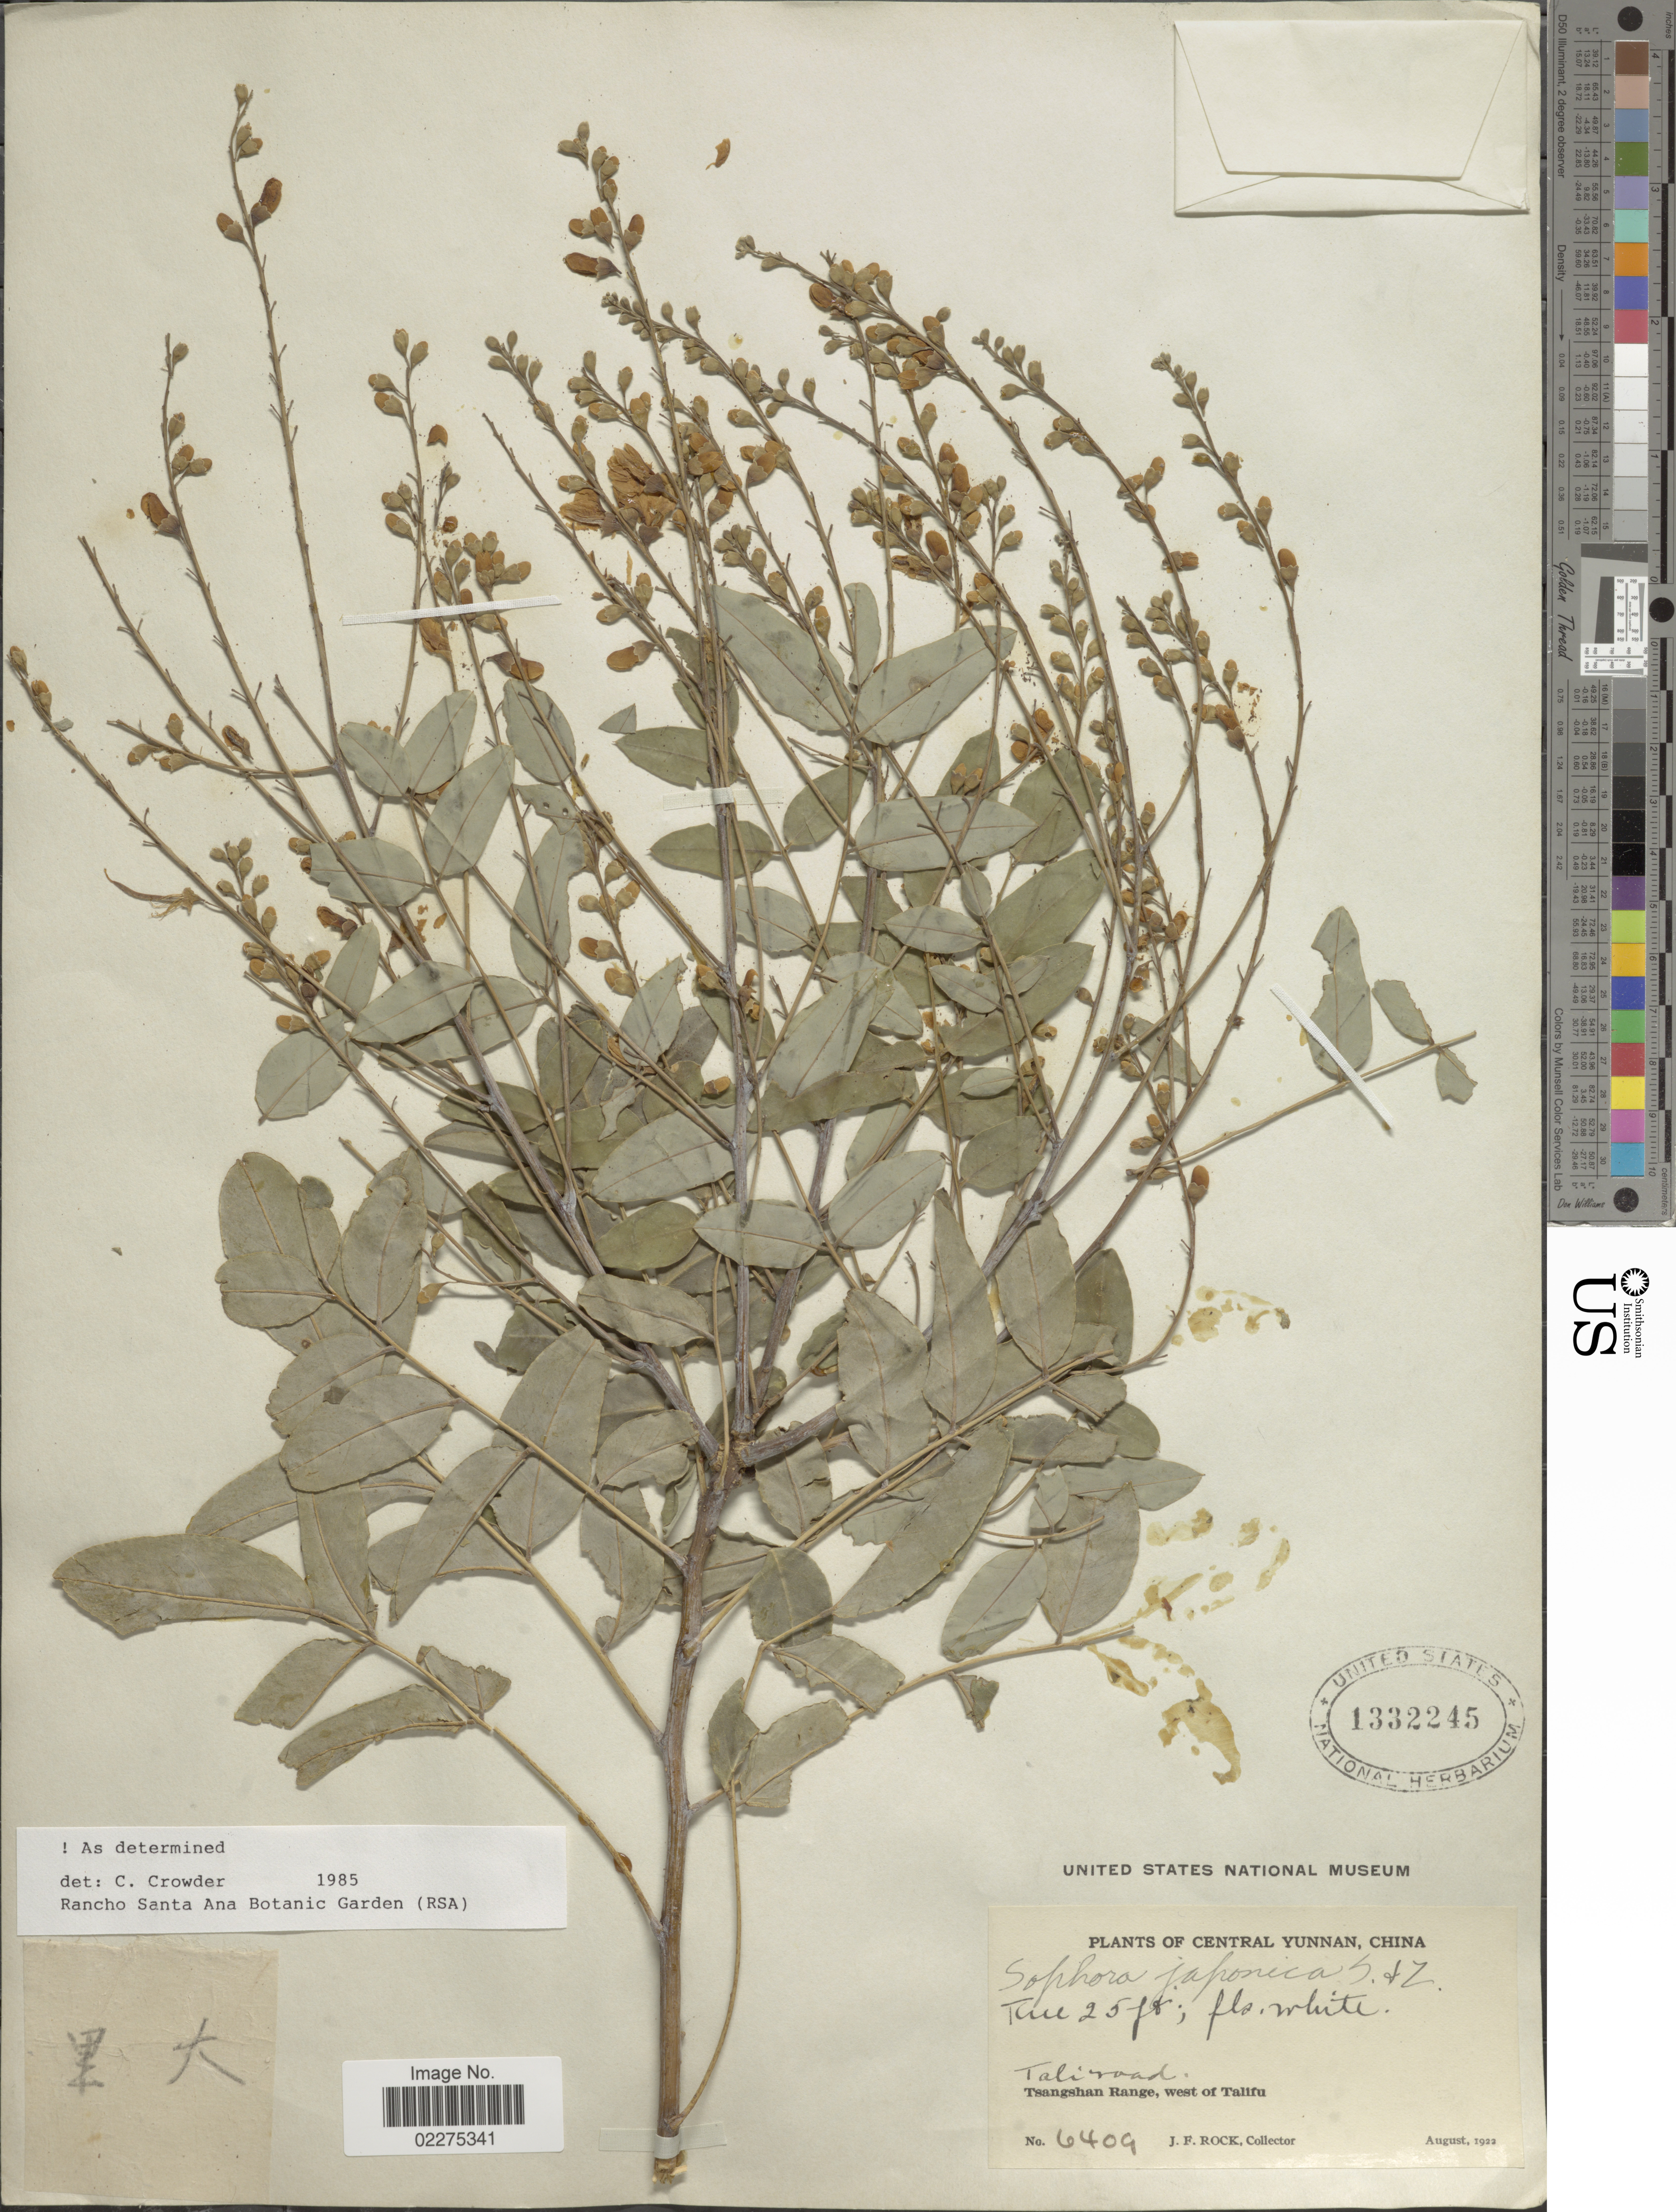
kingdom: Plantae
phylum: Tracheophyta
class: Magnoliopsida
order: Fabales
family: Fabaceae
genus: Sophora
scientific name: Sophora japonica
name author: L.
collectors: J. Rock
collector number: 6409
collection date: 1922-08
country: China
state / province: Yunnan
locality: Central Yunnan. Tali road. Tsangshan Range, west of Talifu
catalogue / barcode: US 1332245